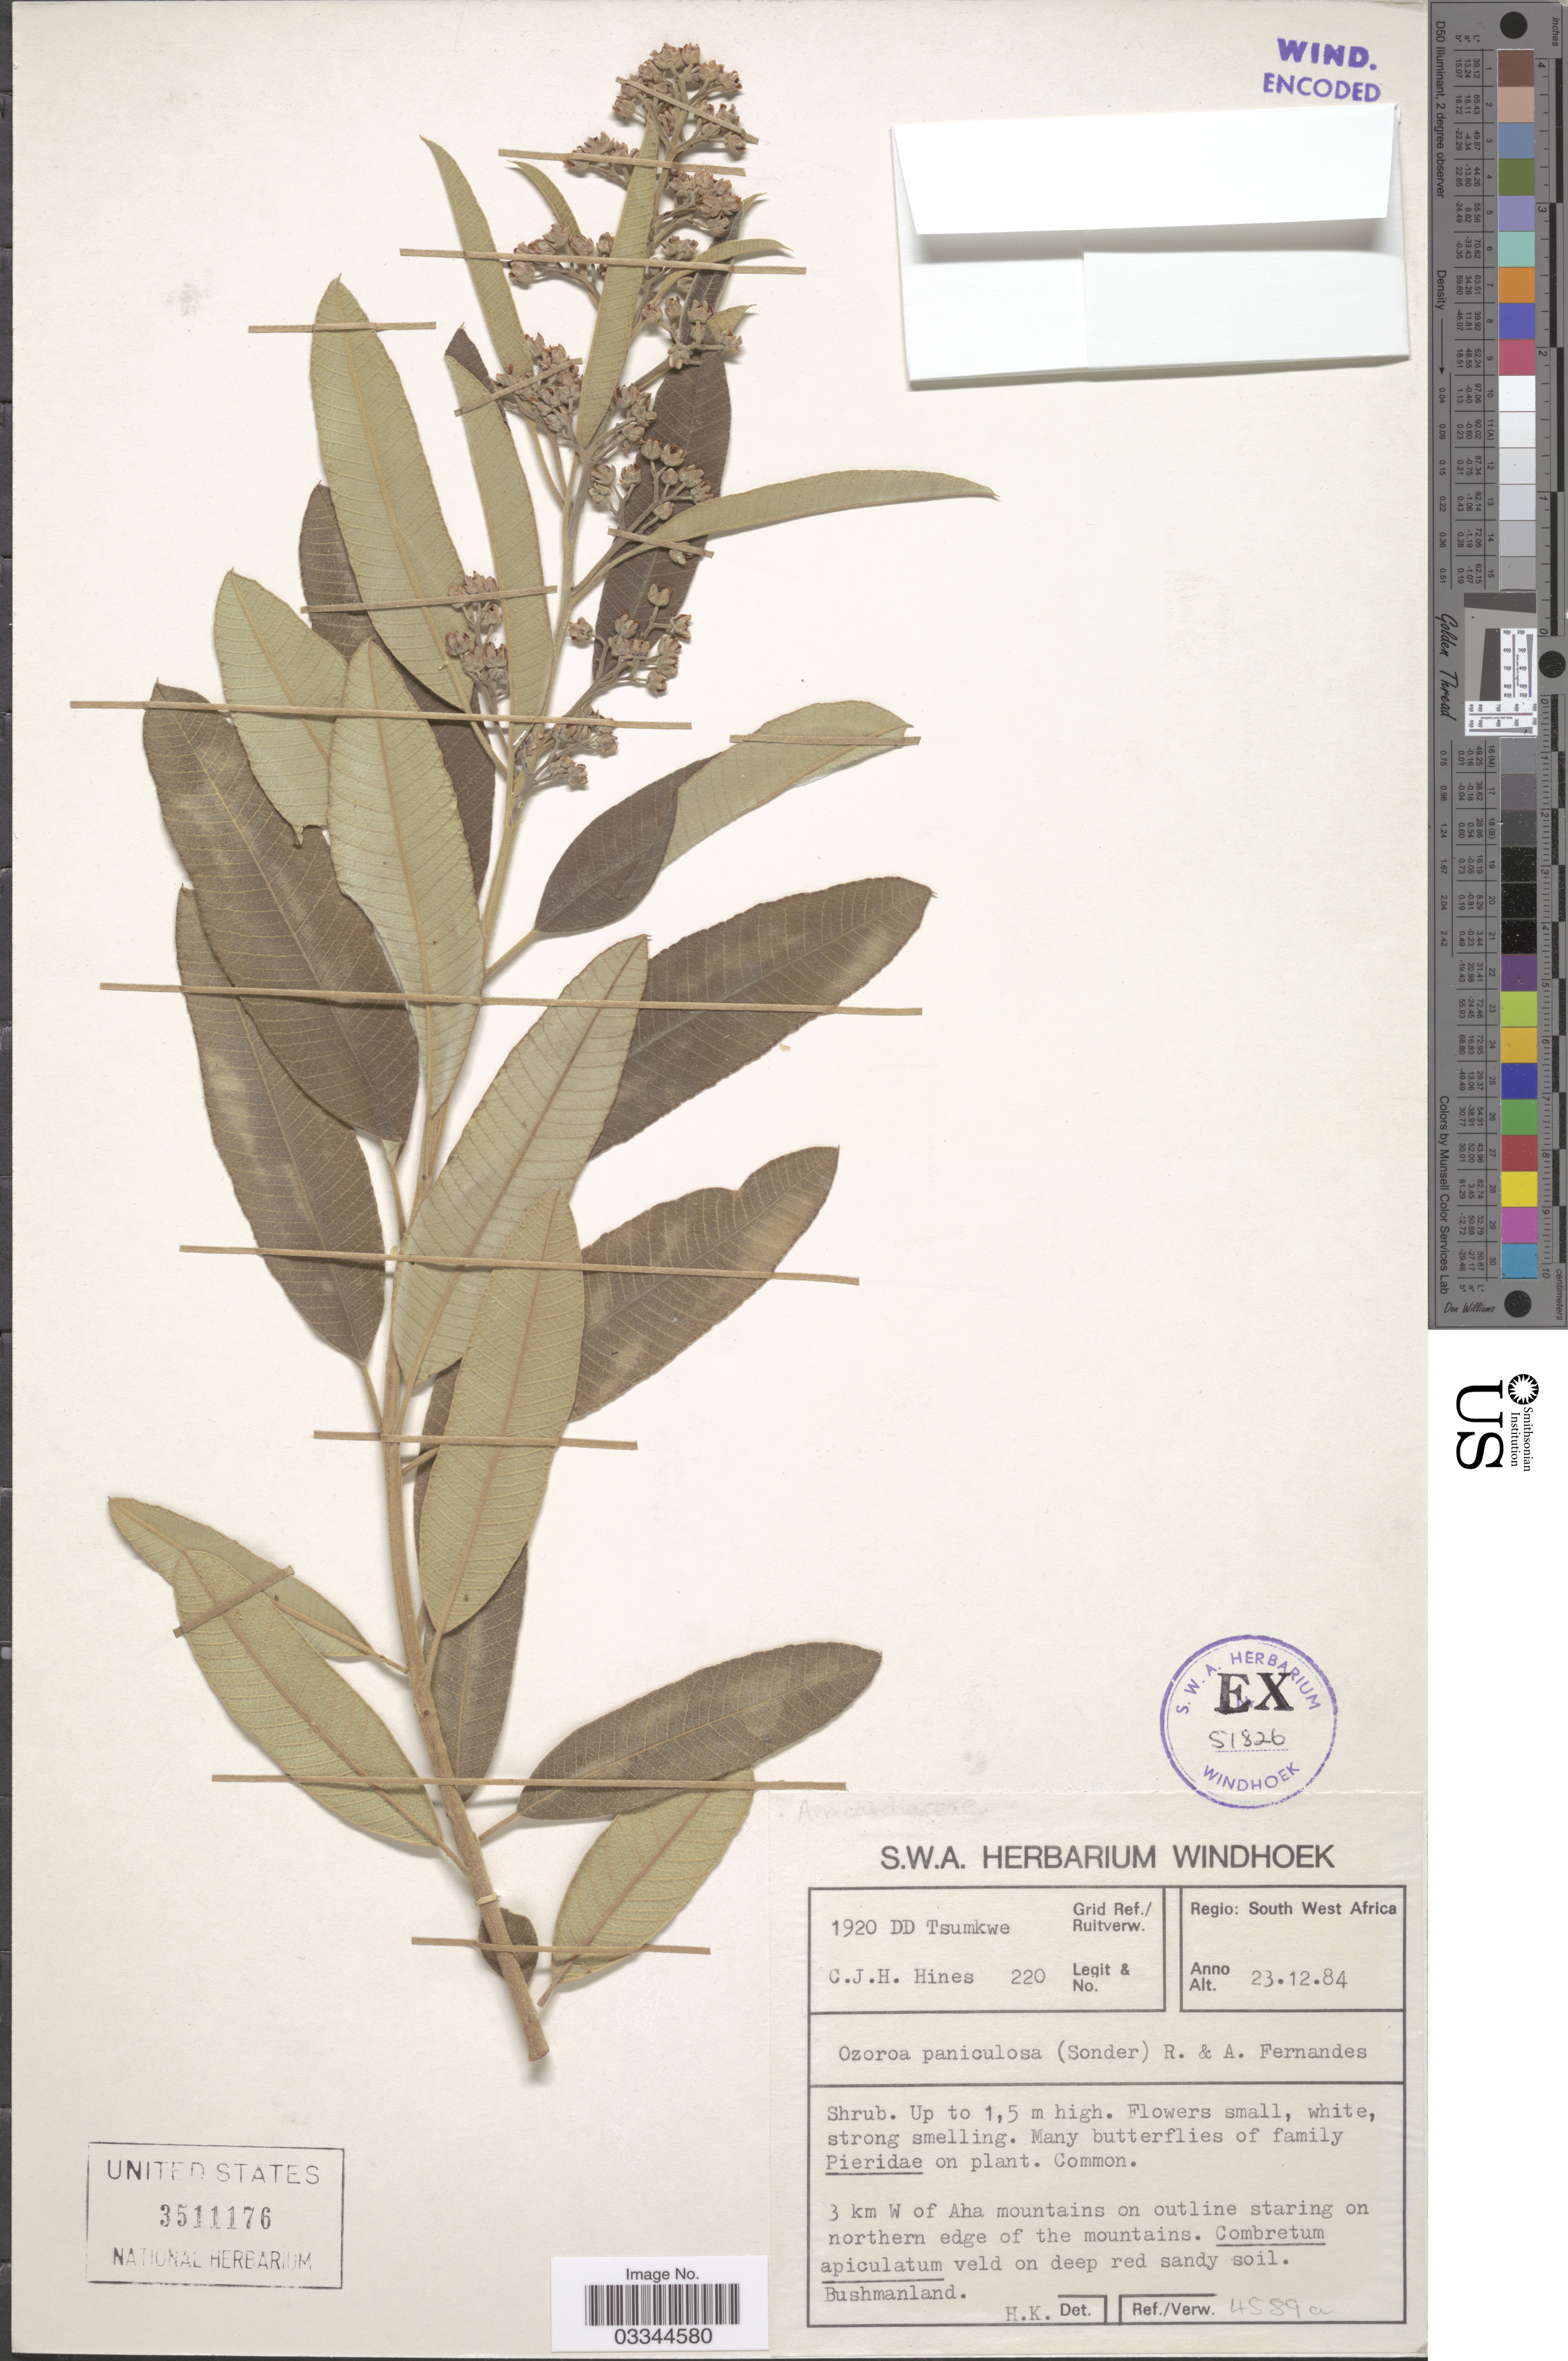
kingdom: Plantae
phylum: Tracheophyta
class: Magnoliopsida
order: Sapindales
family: Anacardiaceae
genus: Ozoroa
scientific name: Ozoroa paniculosa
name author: (Sond.) R. Fern. & A. Fern.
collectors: C. Hines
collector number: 220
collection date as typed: Transcribed d/m/y: 23/12/84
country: Namibia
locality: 1920 DD Tsumkwe Grif Ref. Regio: South West Africa. 3 km W of Aha mountains on outline staring on northern edge of the mountains.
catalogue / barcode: US 3511176